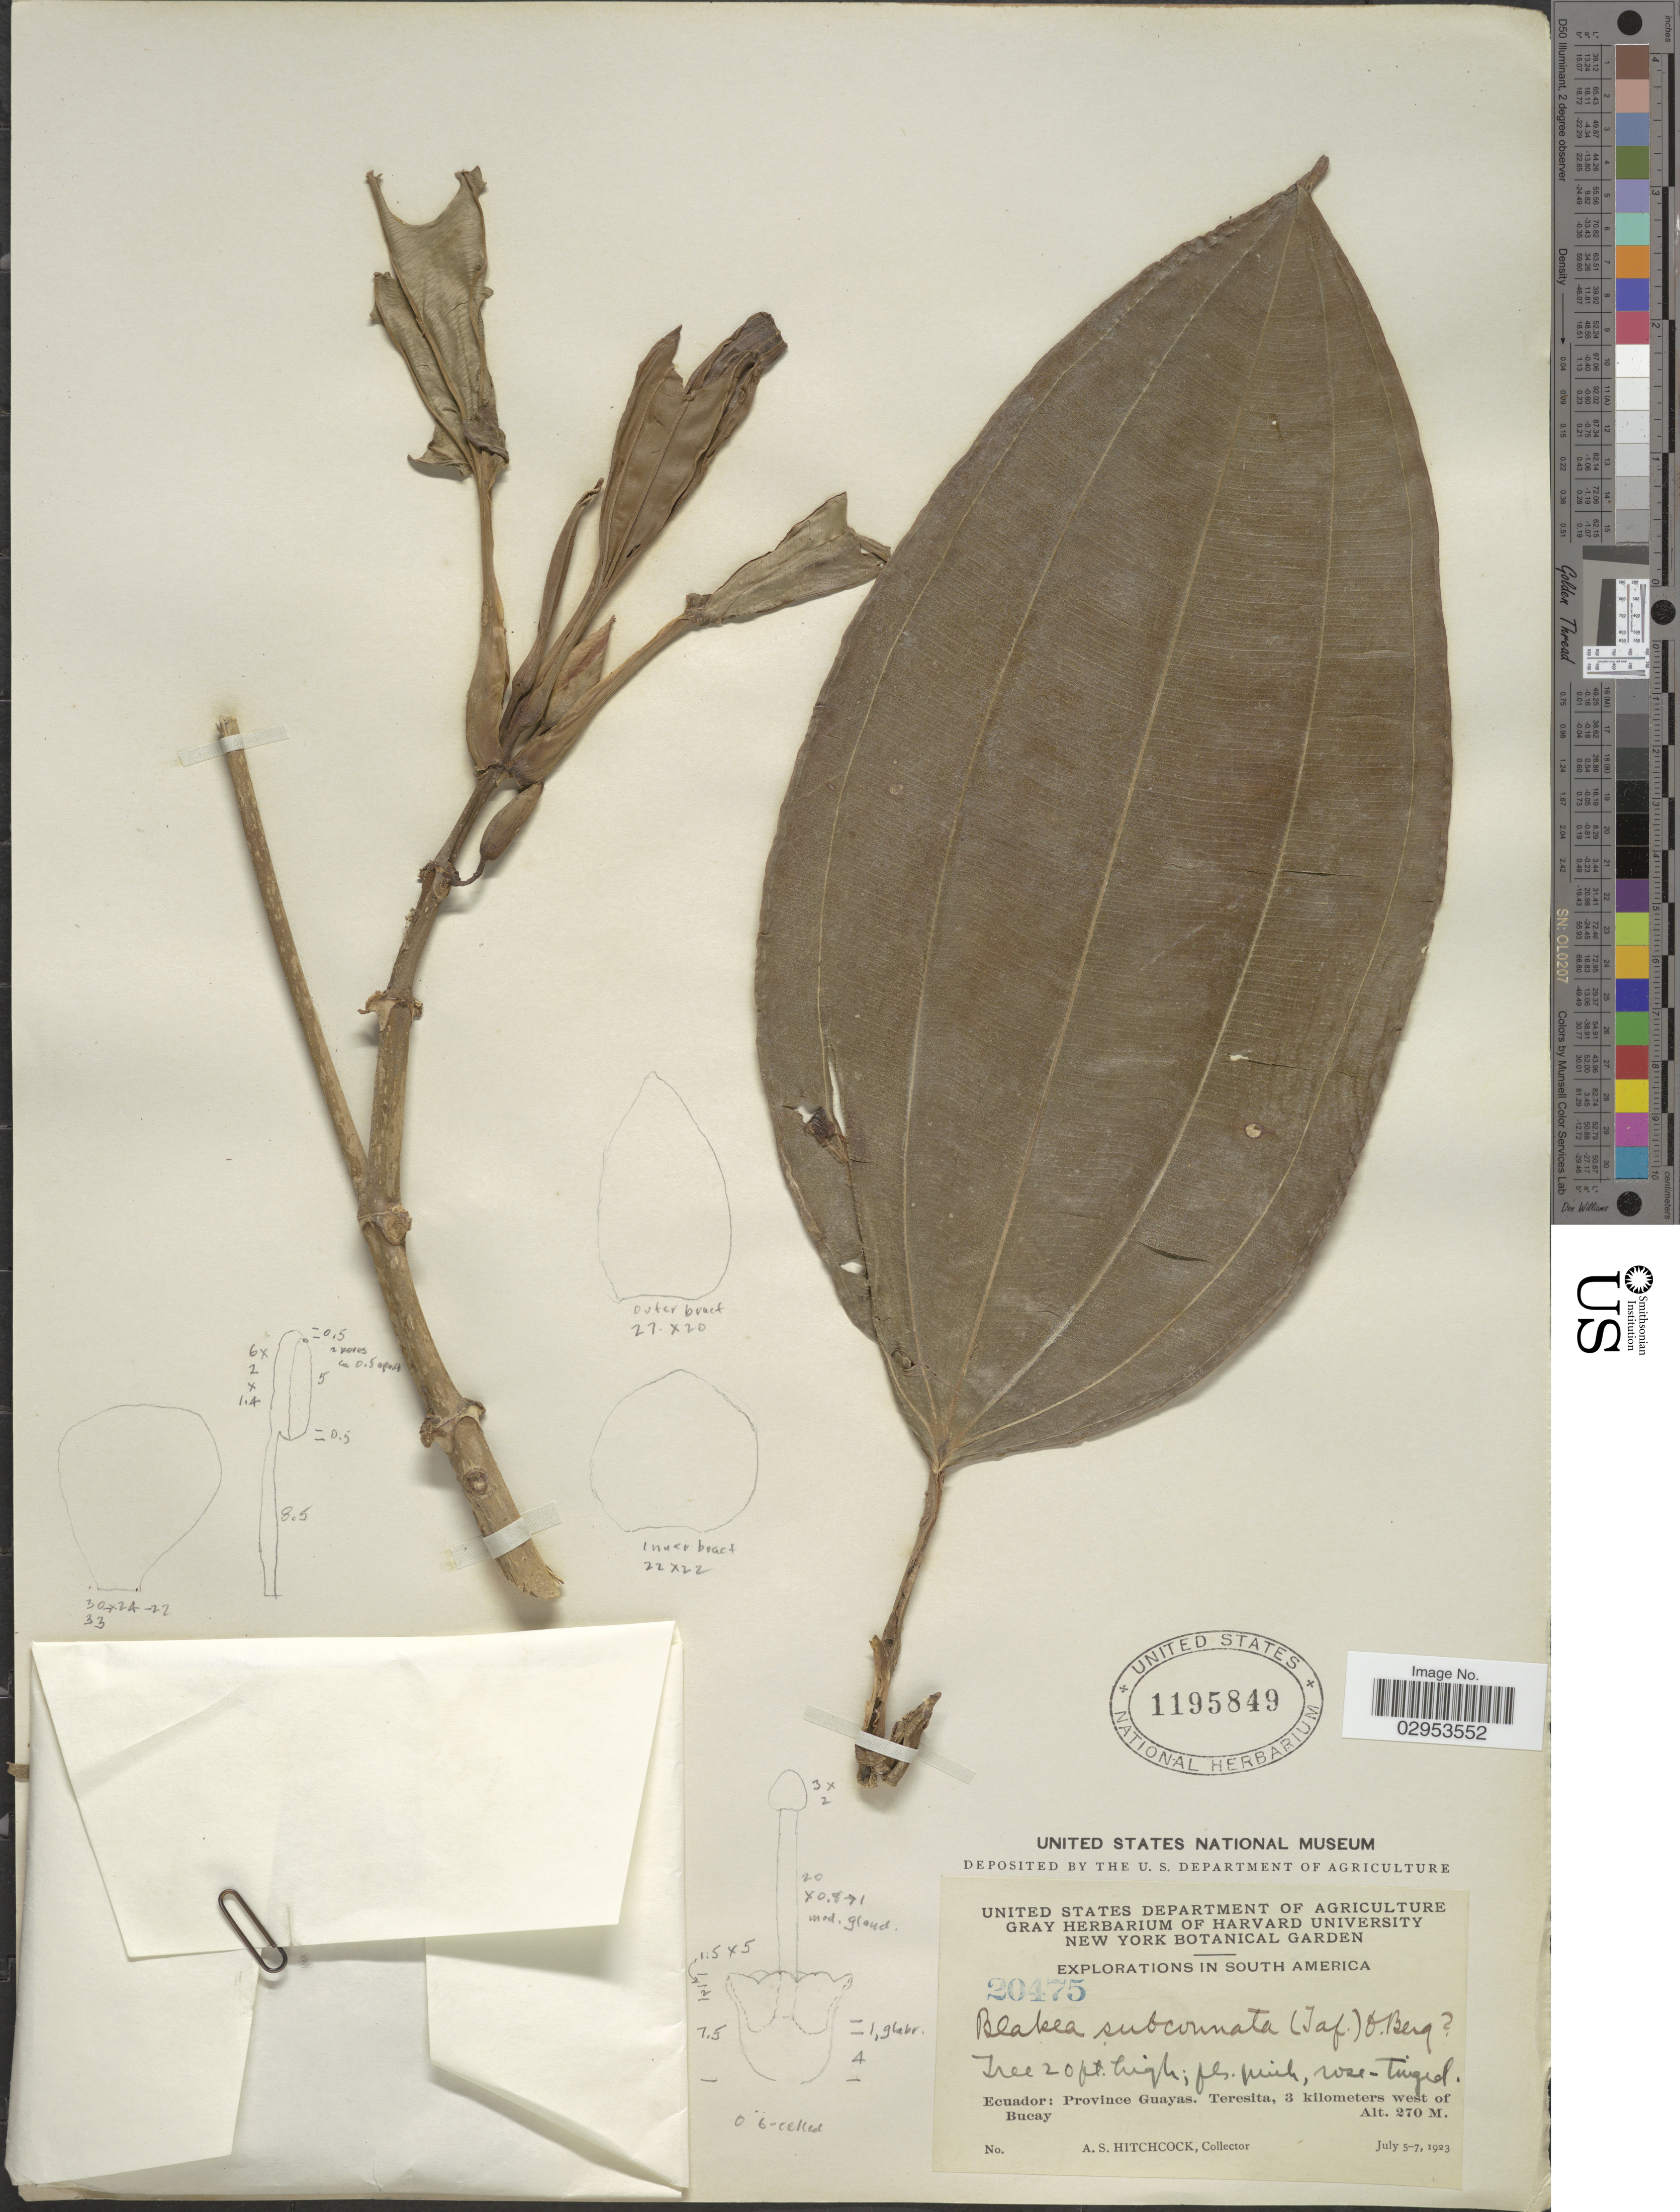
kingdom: Plantae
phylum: Tracheophyta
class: Magnoliopsida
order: Myrtales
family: Melastomataceae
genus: Blakea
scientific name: Blakea subconnata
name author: O. Berg ex Triana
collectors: A. S. Hitchcock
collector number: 20475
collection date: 1923-07-05/1923-07-07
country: Ecuador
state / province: Guayas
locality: Teresita, 3 kilometers west of Bucay.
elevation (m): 270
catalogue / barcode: US 1195849